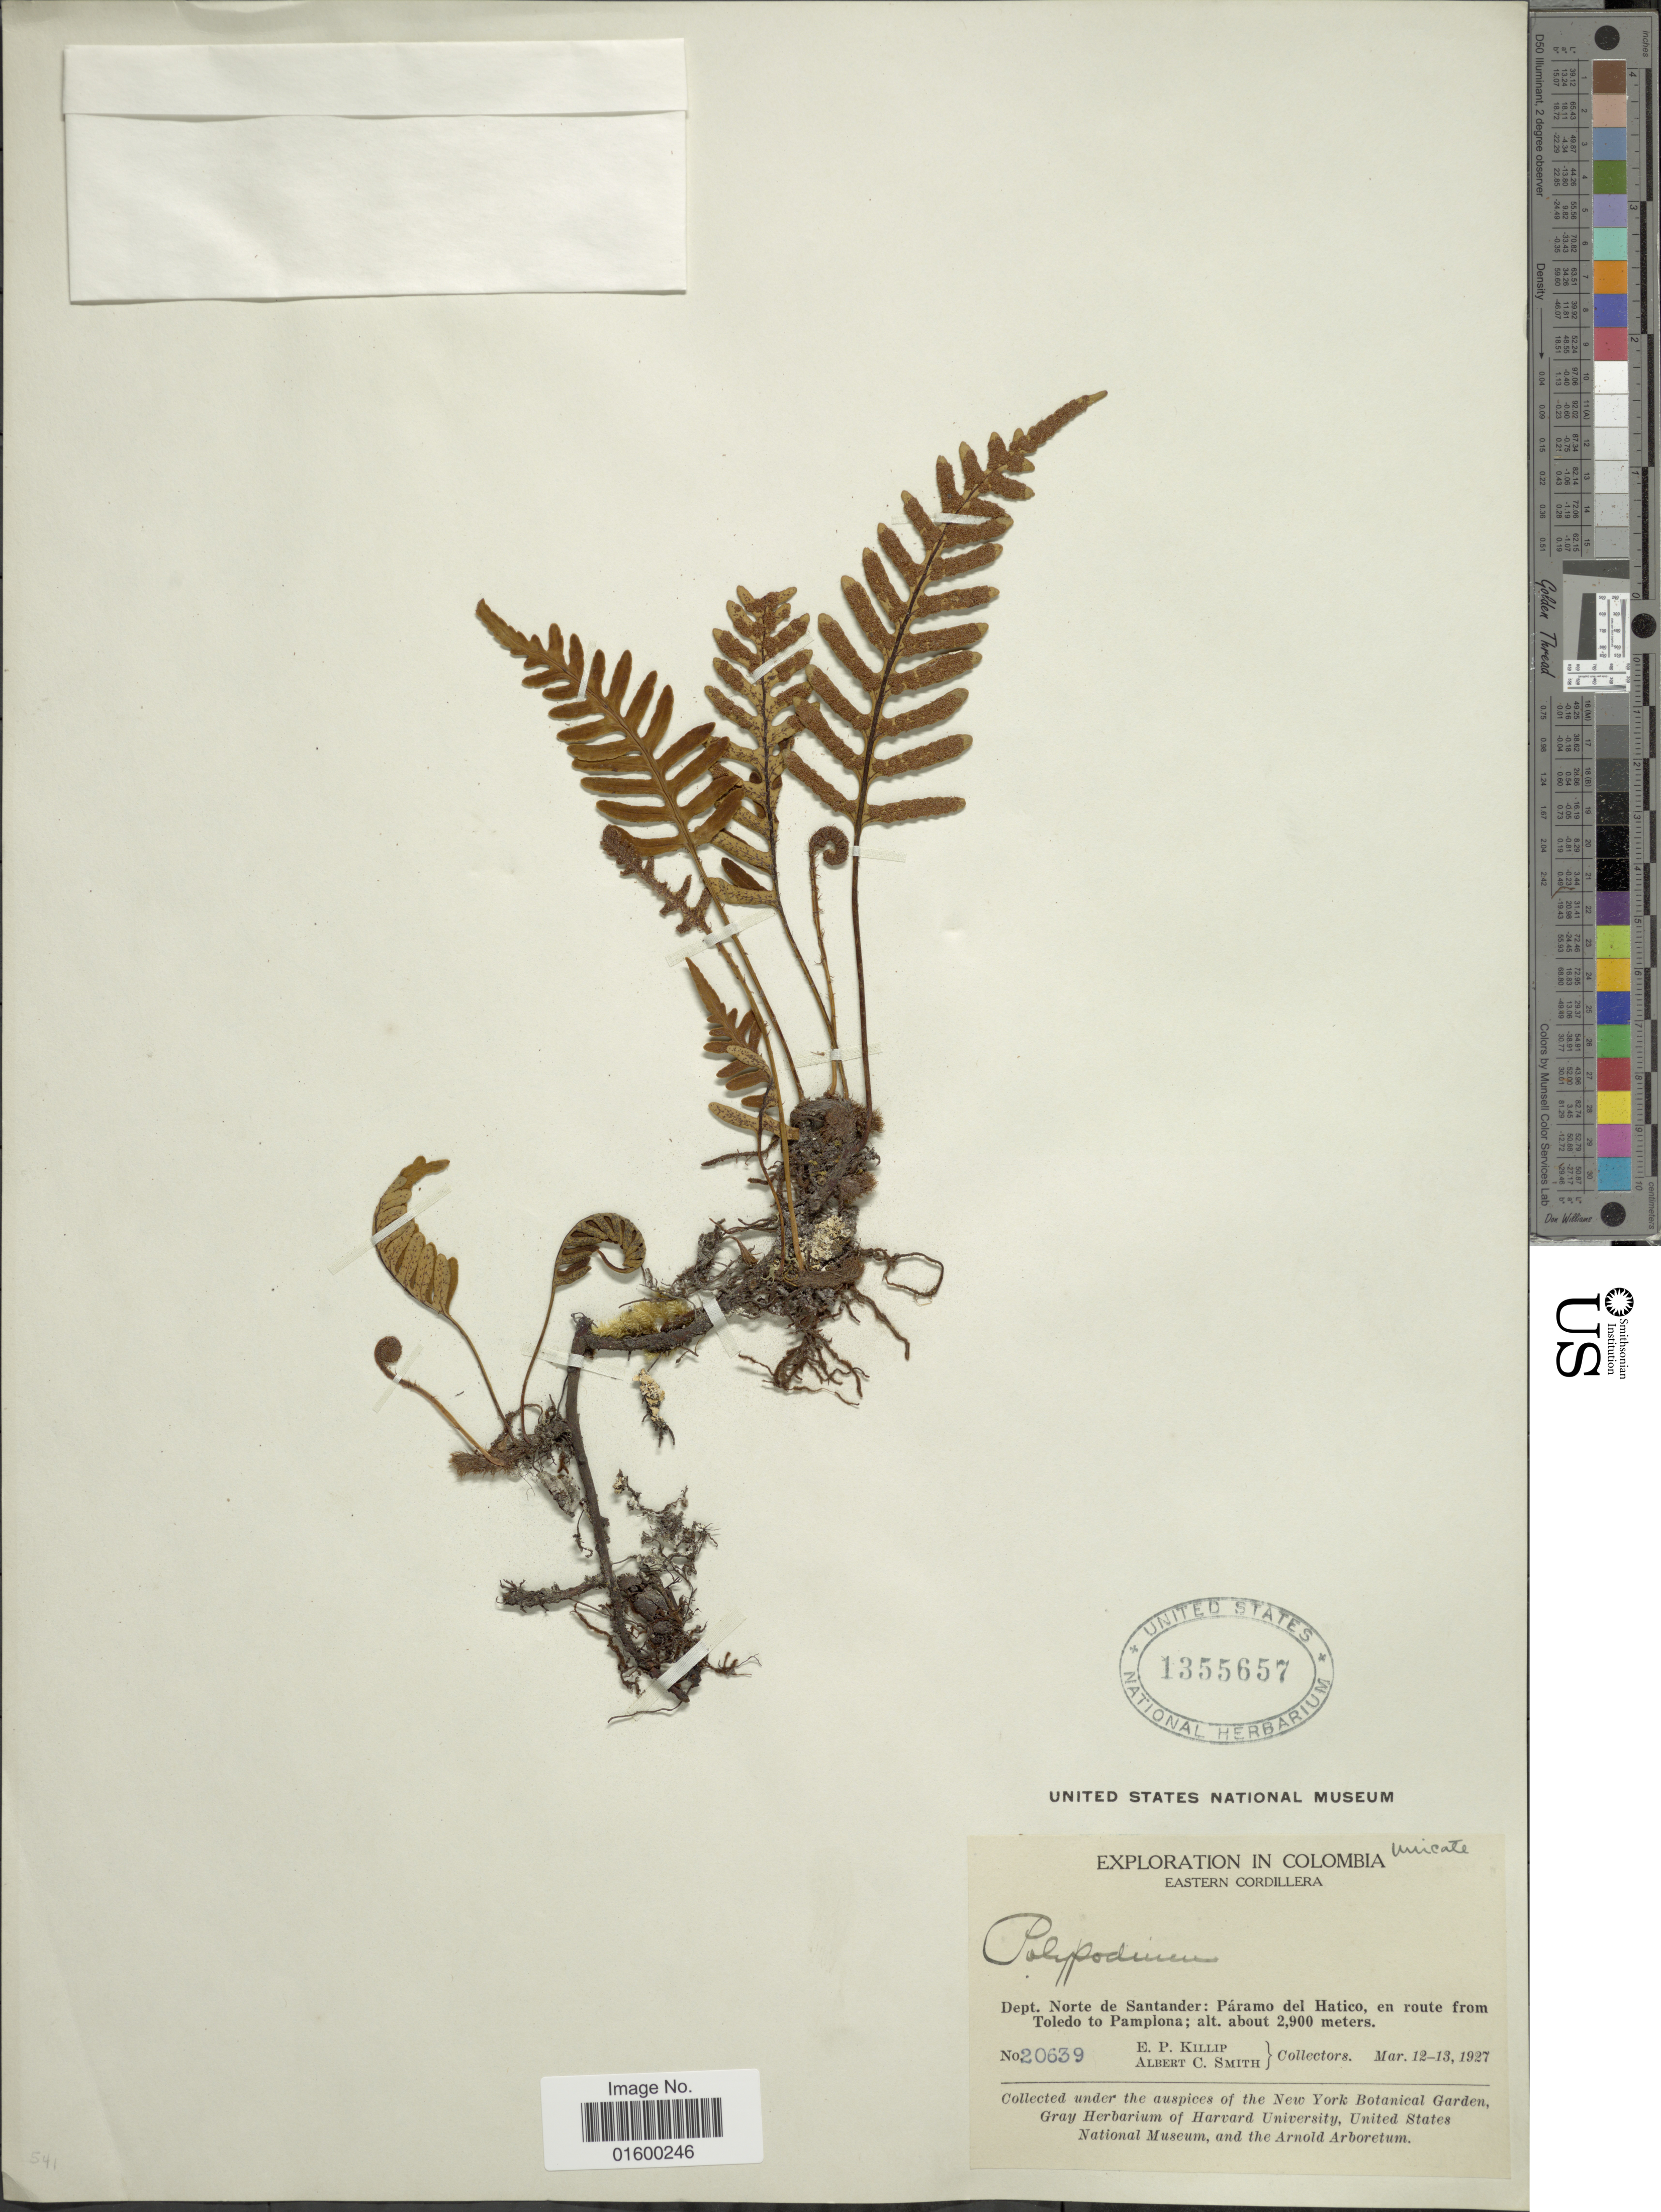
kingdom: Plantae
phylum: Tracheophyta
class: Polypodiopsida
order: Polypodiales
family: Polypodiaceae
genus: Pleopeltis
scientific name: Pleopeltis sp.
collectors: E. P. Killip & A. C. Smith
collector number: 20639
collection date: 1927-03-12/1927-03-13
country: Colombia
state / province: Norte de Santander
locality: Eastern Cordillera, Dept. Norte de Santander, Paramo del Hatico, en route from Toledo to Pamplona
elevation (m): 2900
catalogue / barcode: US 1355657